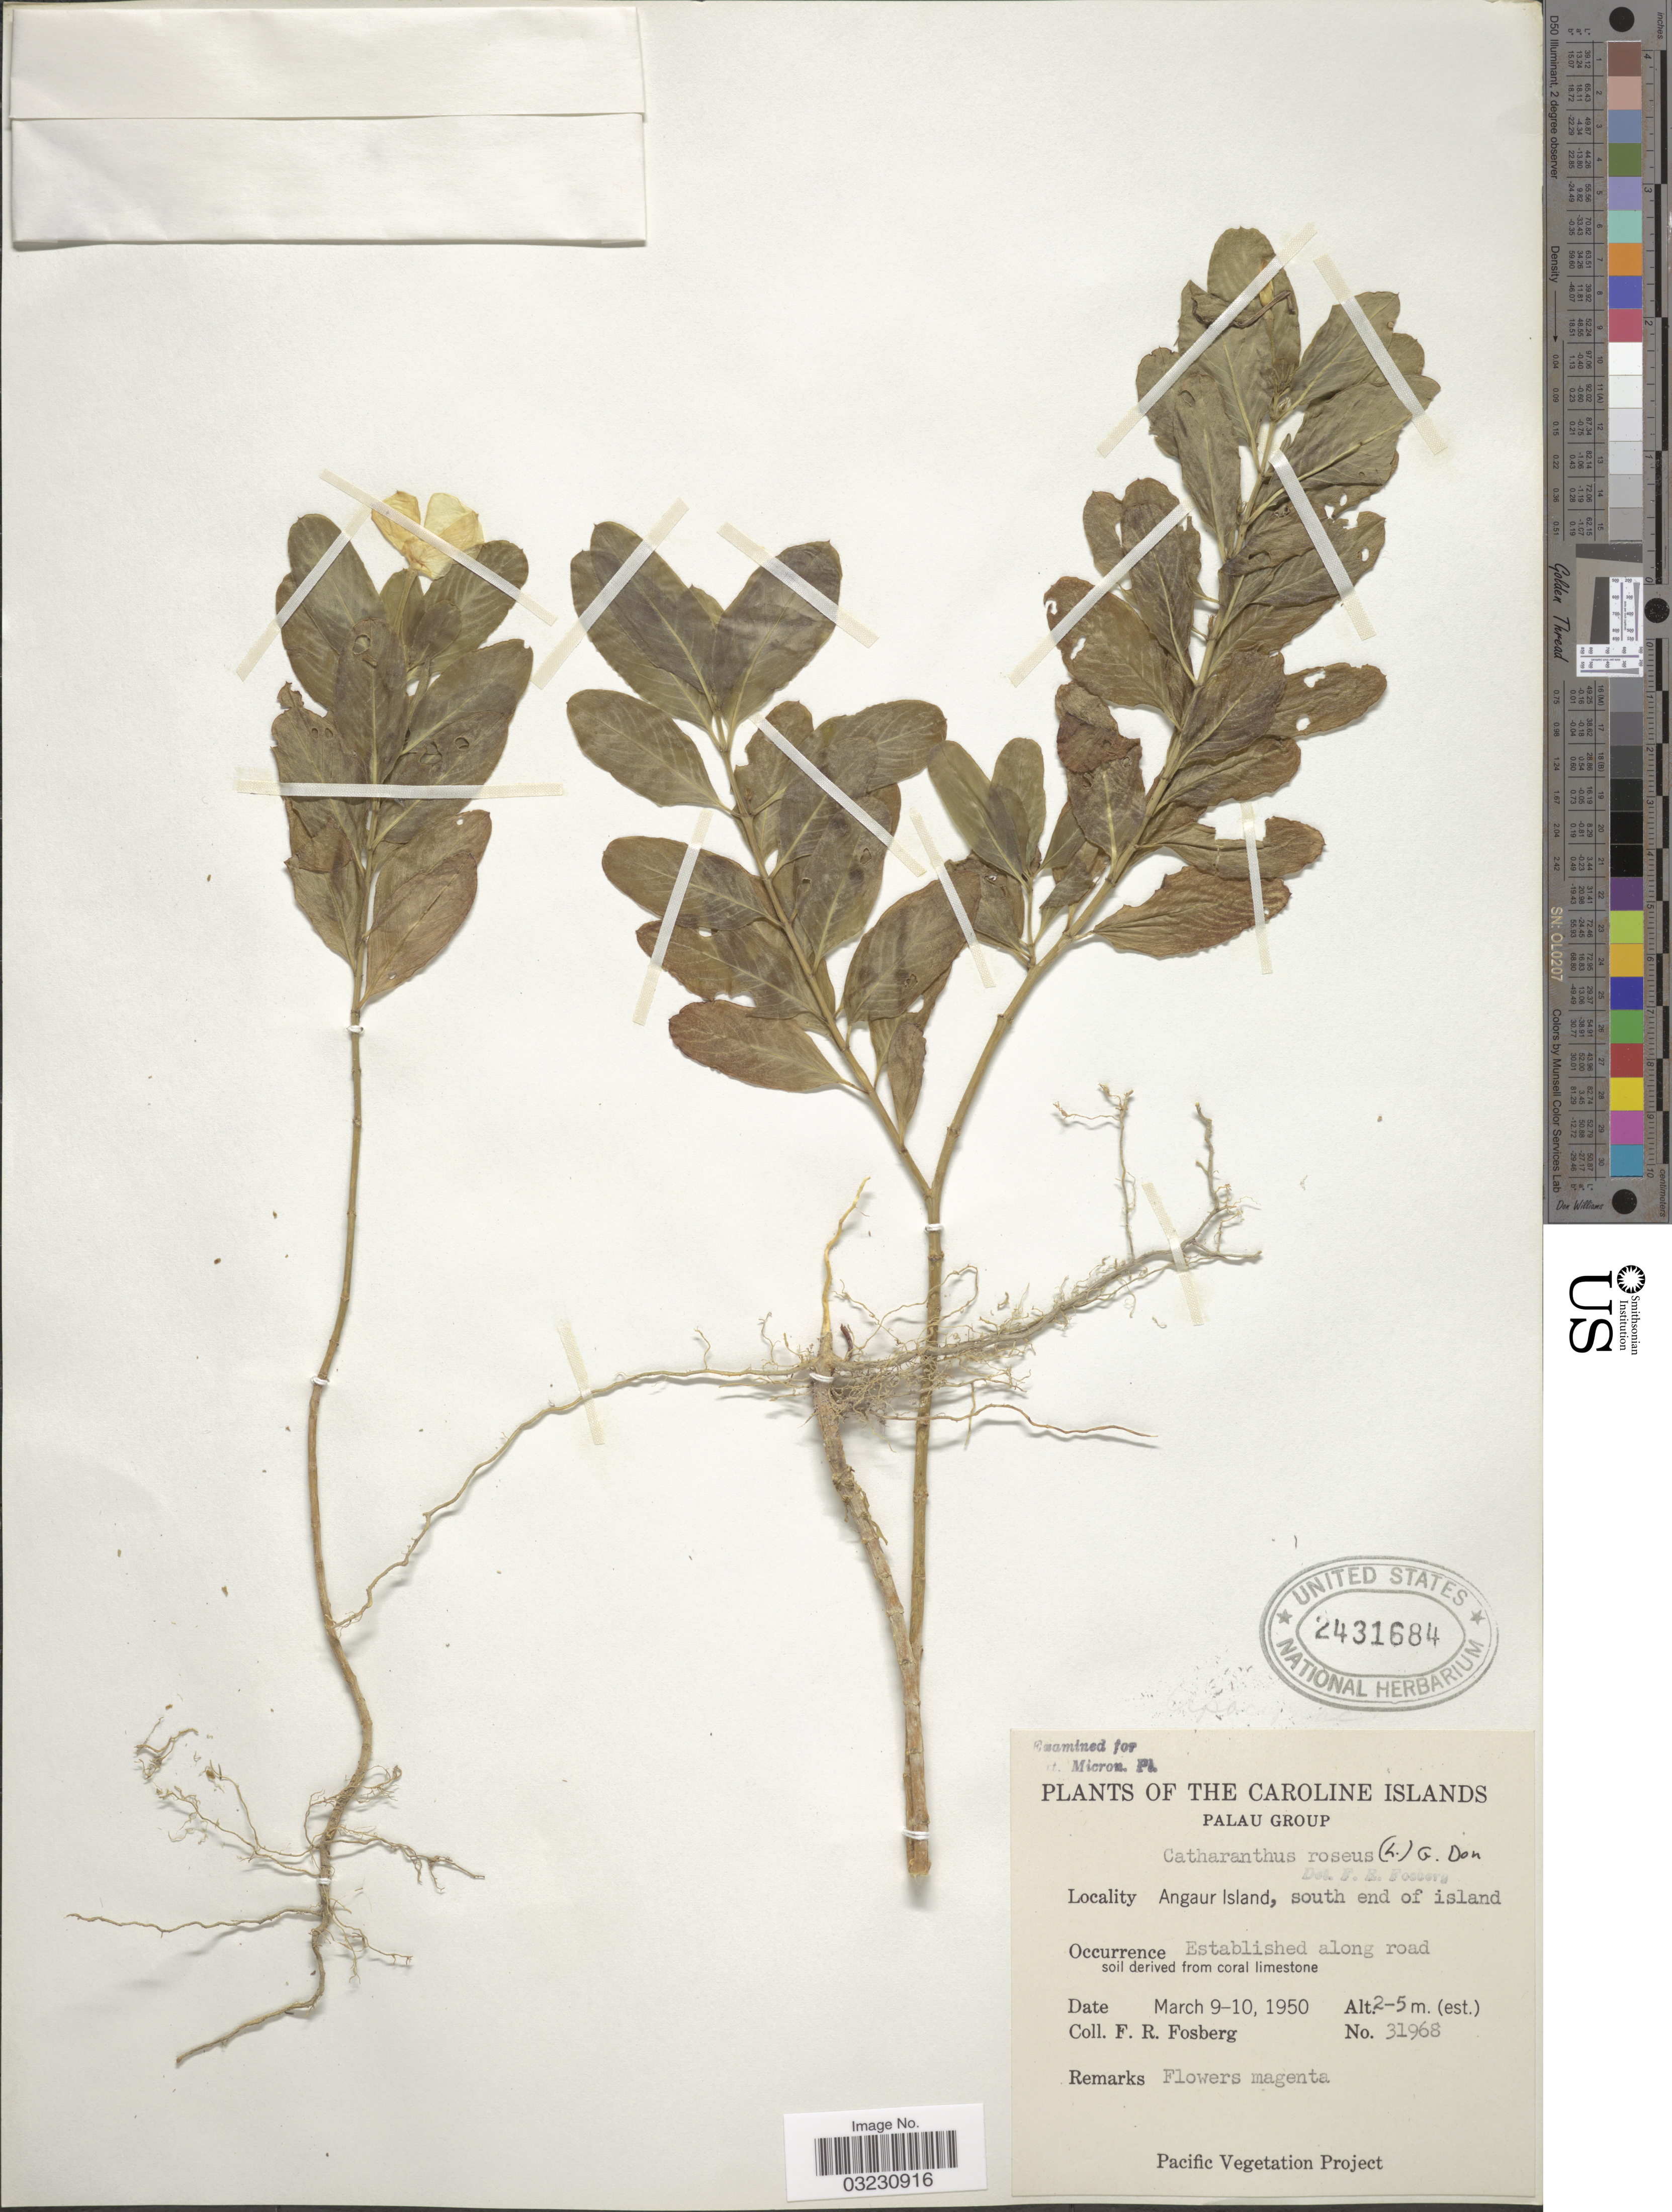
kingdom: Plantae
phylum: Tracheophyta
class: Magnoliopsida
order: Gentianales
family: Apocynaceae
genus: Catharanthus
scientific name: Catharanthus roseus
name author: (L.) G. Don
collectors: F. R. Fosberg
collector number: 31968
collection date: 1950-03-09/1950-03-10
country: Palau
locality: Caroline Islands. Palau Group. Angaur Island, south end of island.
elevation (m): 2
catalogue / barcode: US 2431684